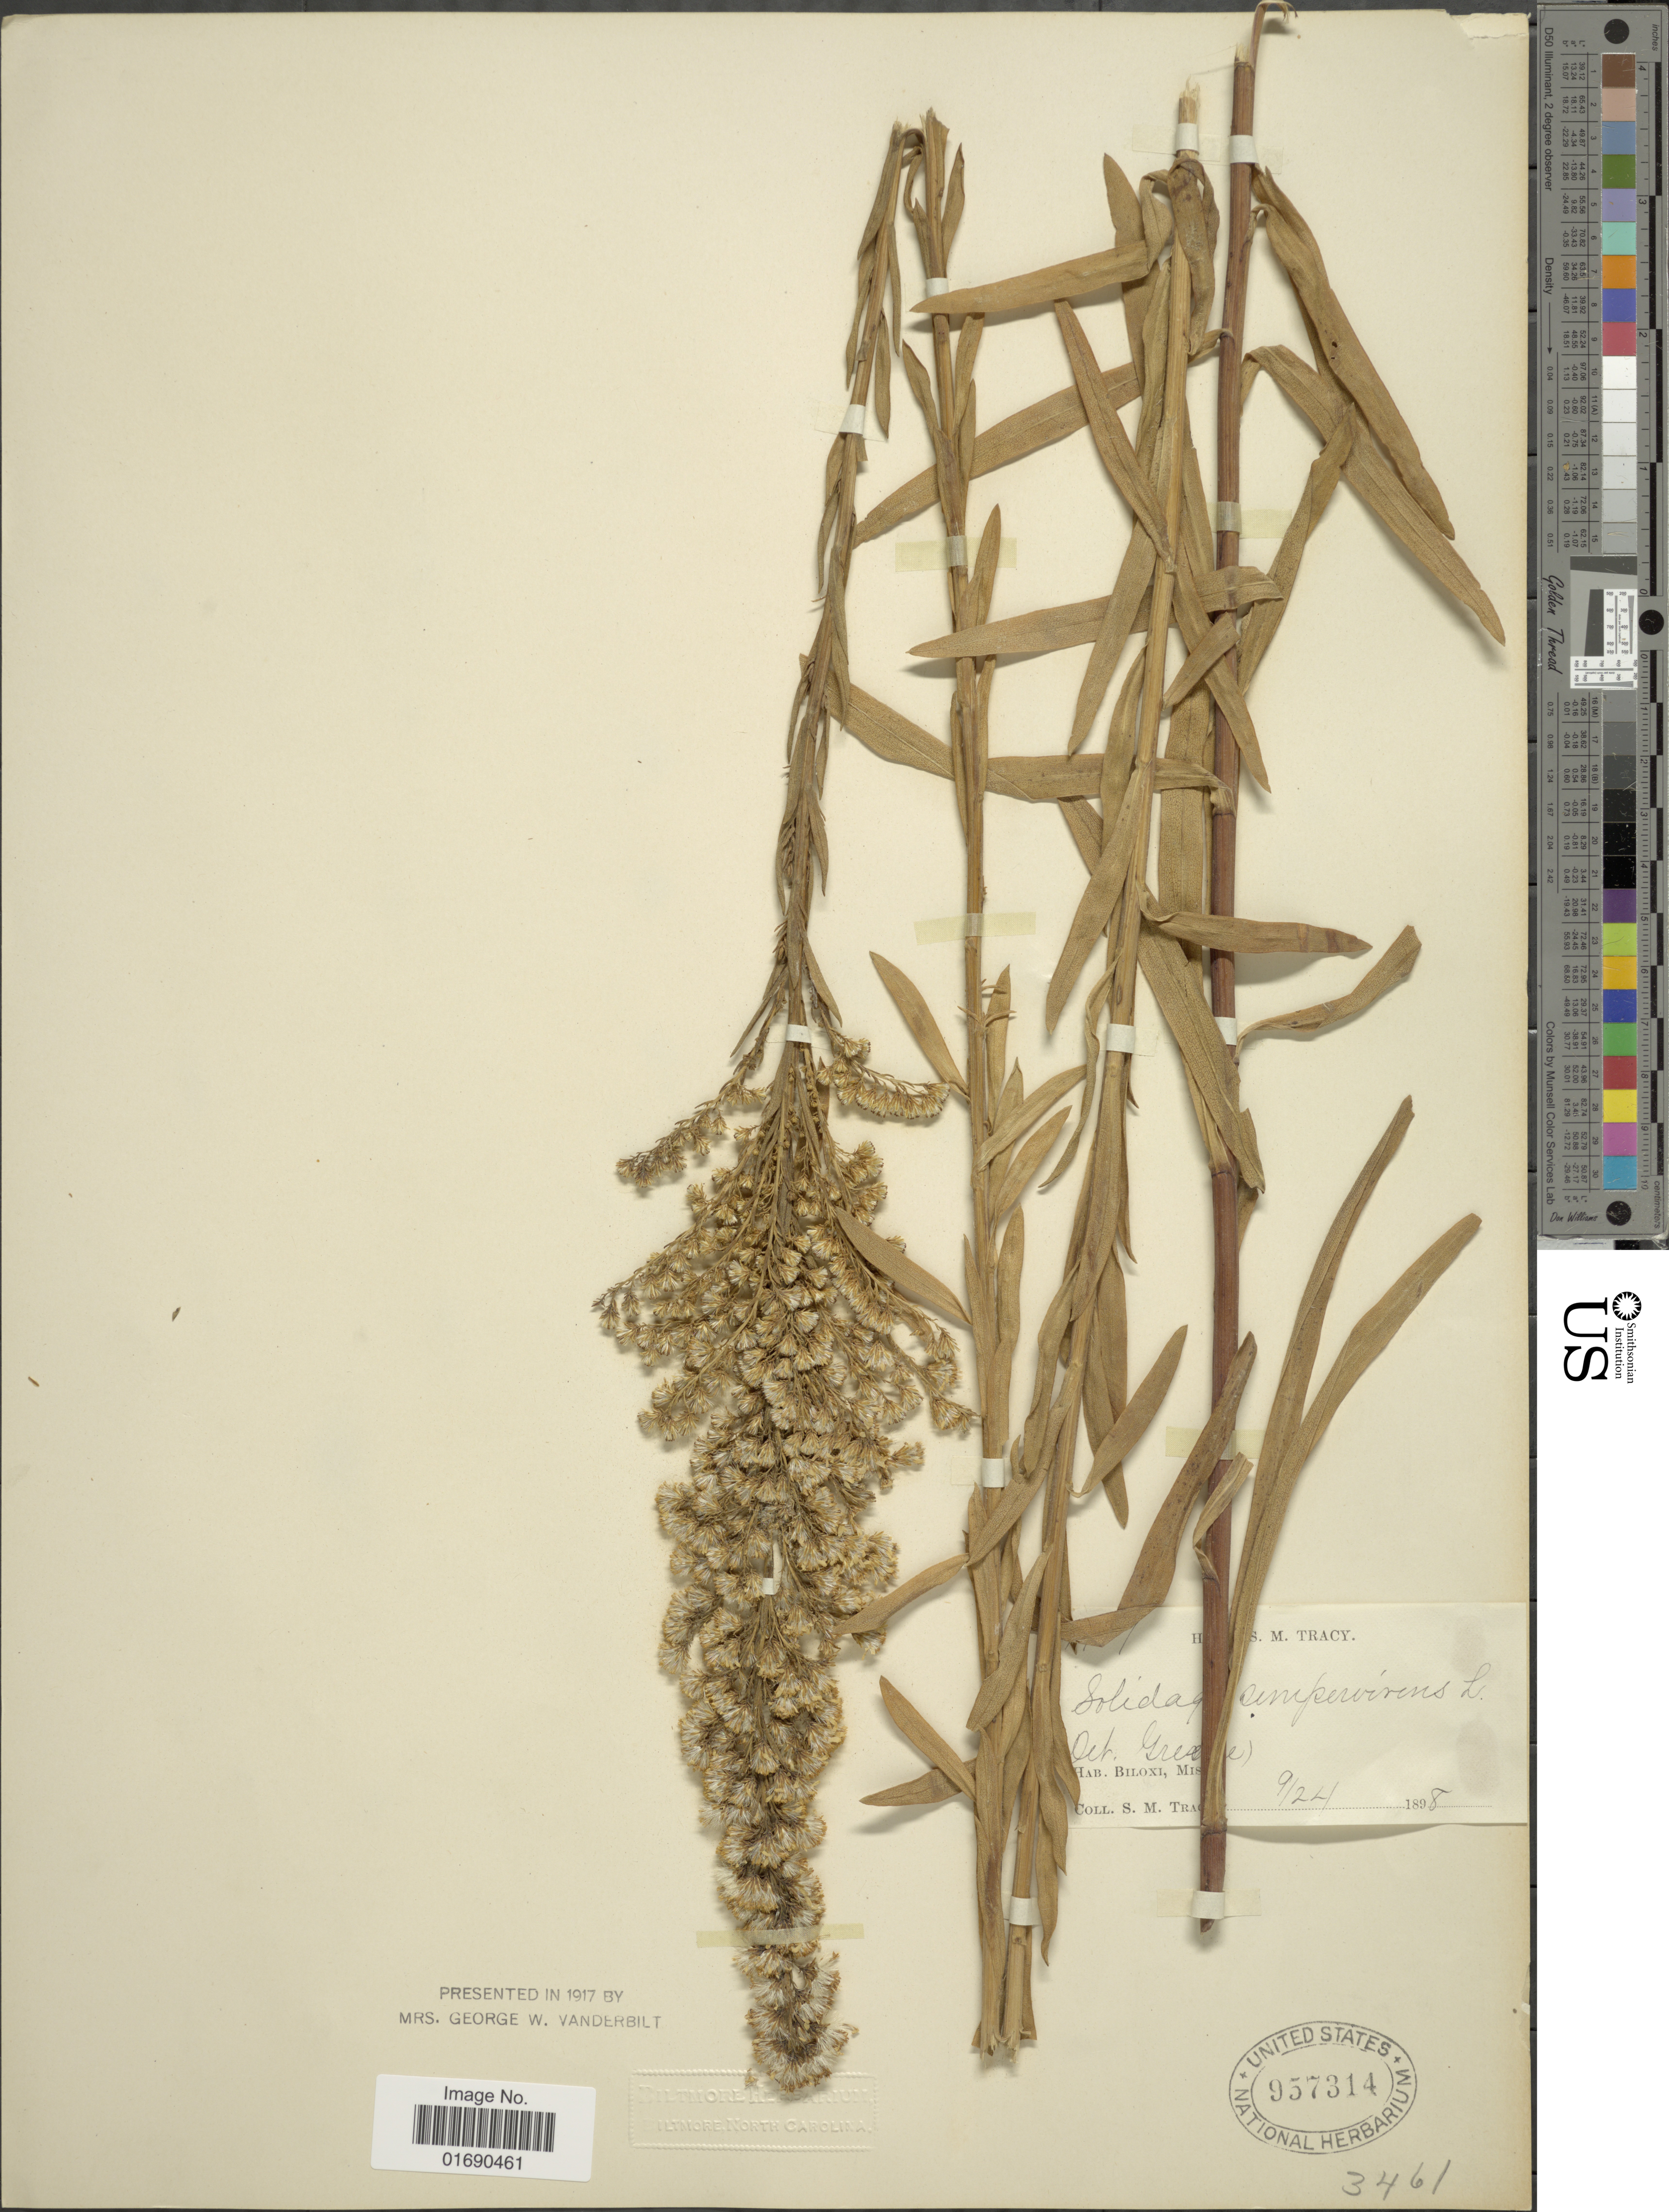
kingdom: Plantae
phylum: Tracheophyta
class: Magnoliopsida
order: Asterales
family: Asteraceae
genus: Solidago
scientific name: Solidago sempervirens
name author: L.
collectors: S. M. Tracy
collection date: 1898-09-24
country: United States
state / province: Mississippi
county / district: Harrison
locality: Biloxi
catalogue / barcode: US 957314